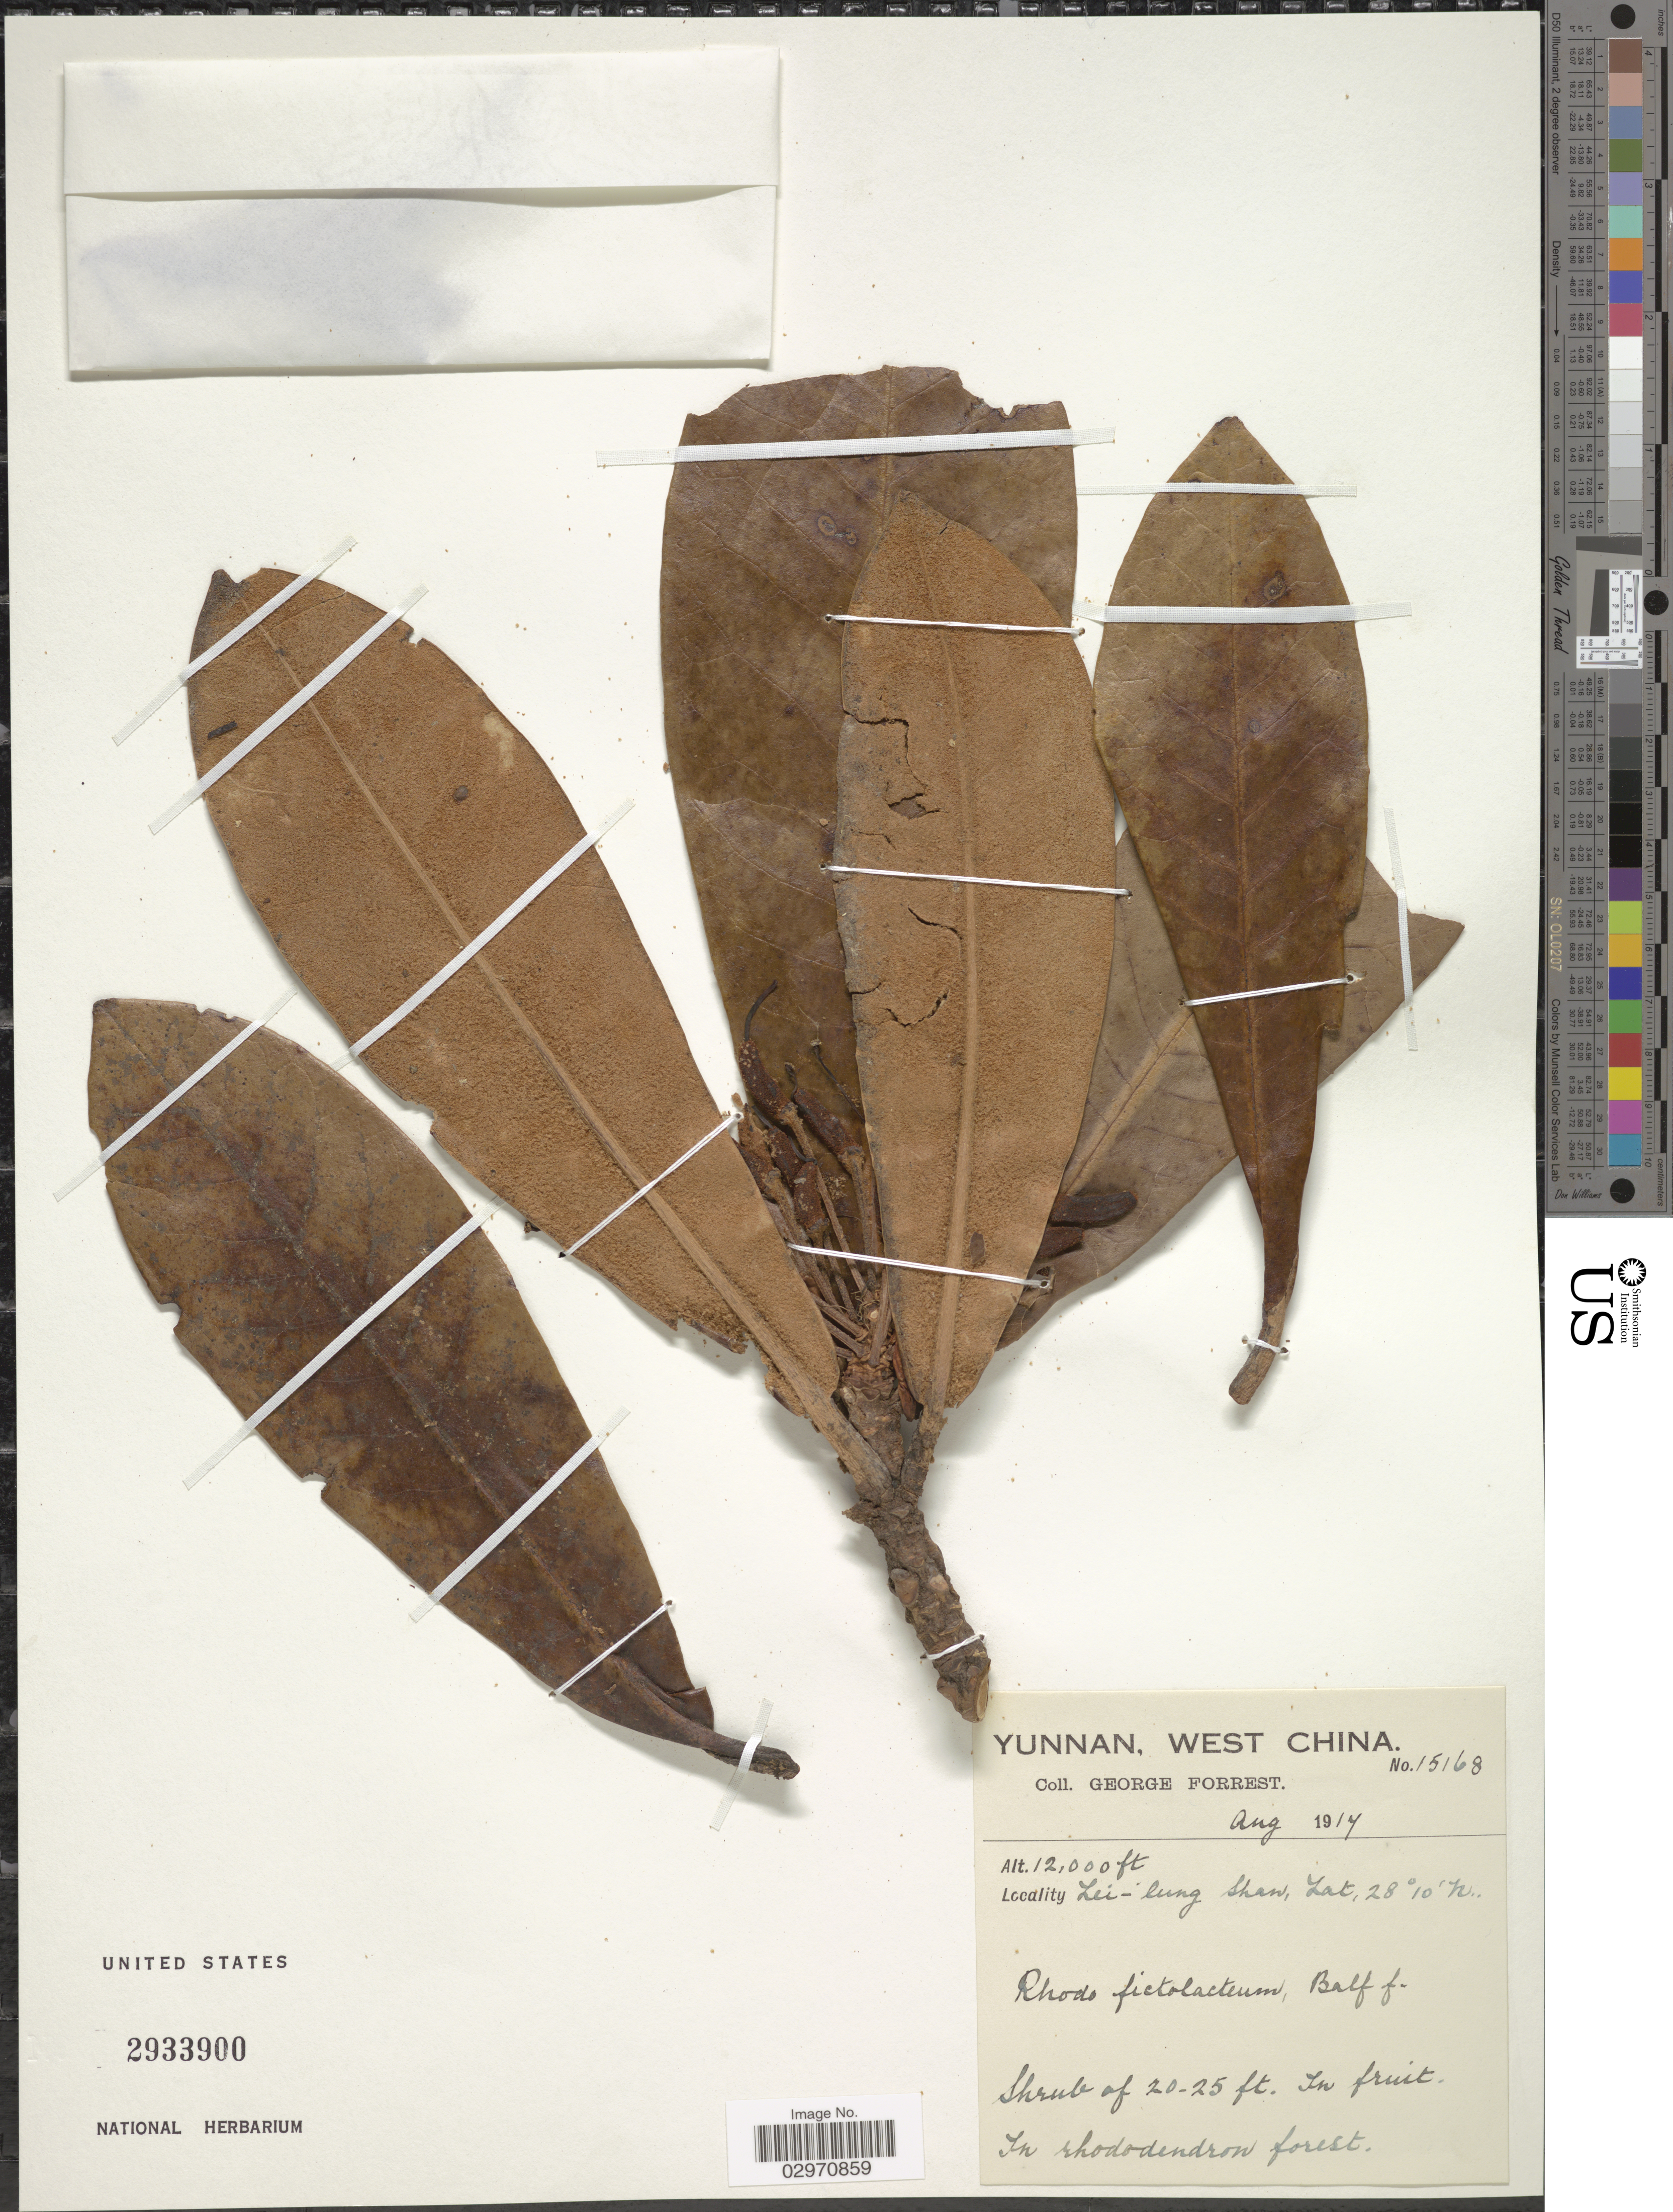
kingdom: Plantae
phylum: Tracheophyta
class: Magnoliopsida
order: Ericales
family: Ericaceae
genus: Rhododendron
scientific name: Rhododendron fictolacteum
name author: Balf. f.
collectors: G. Forrest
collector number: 15168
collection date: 1917-08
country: China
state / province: Yunnan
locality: West China. Lei-lung Shaw.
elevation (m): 3658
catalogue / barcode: US 2933900